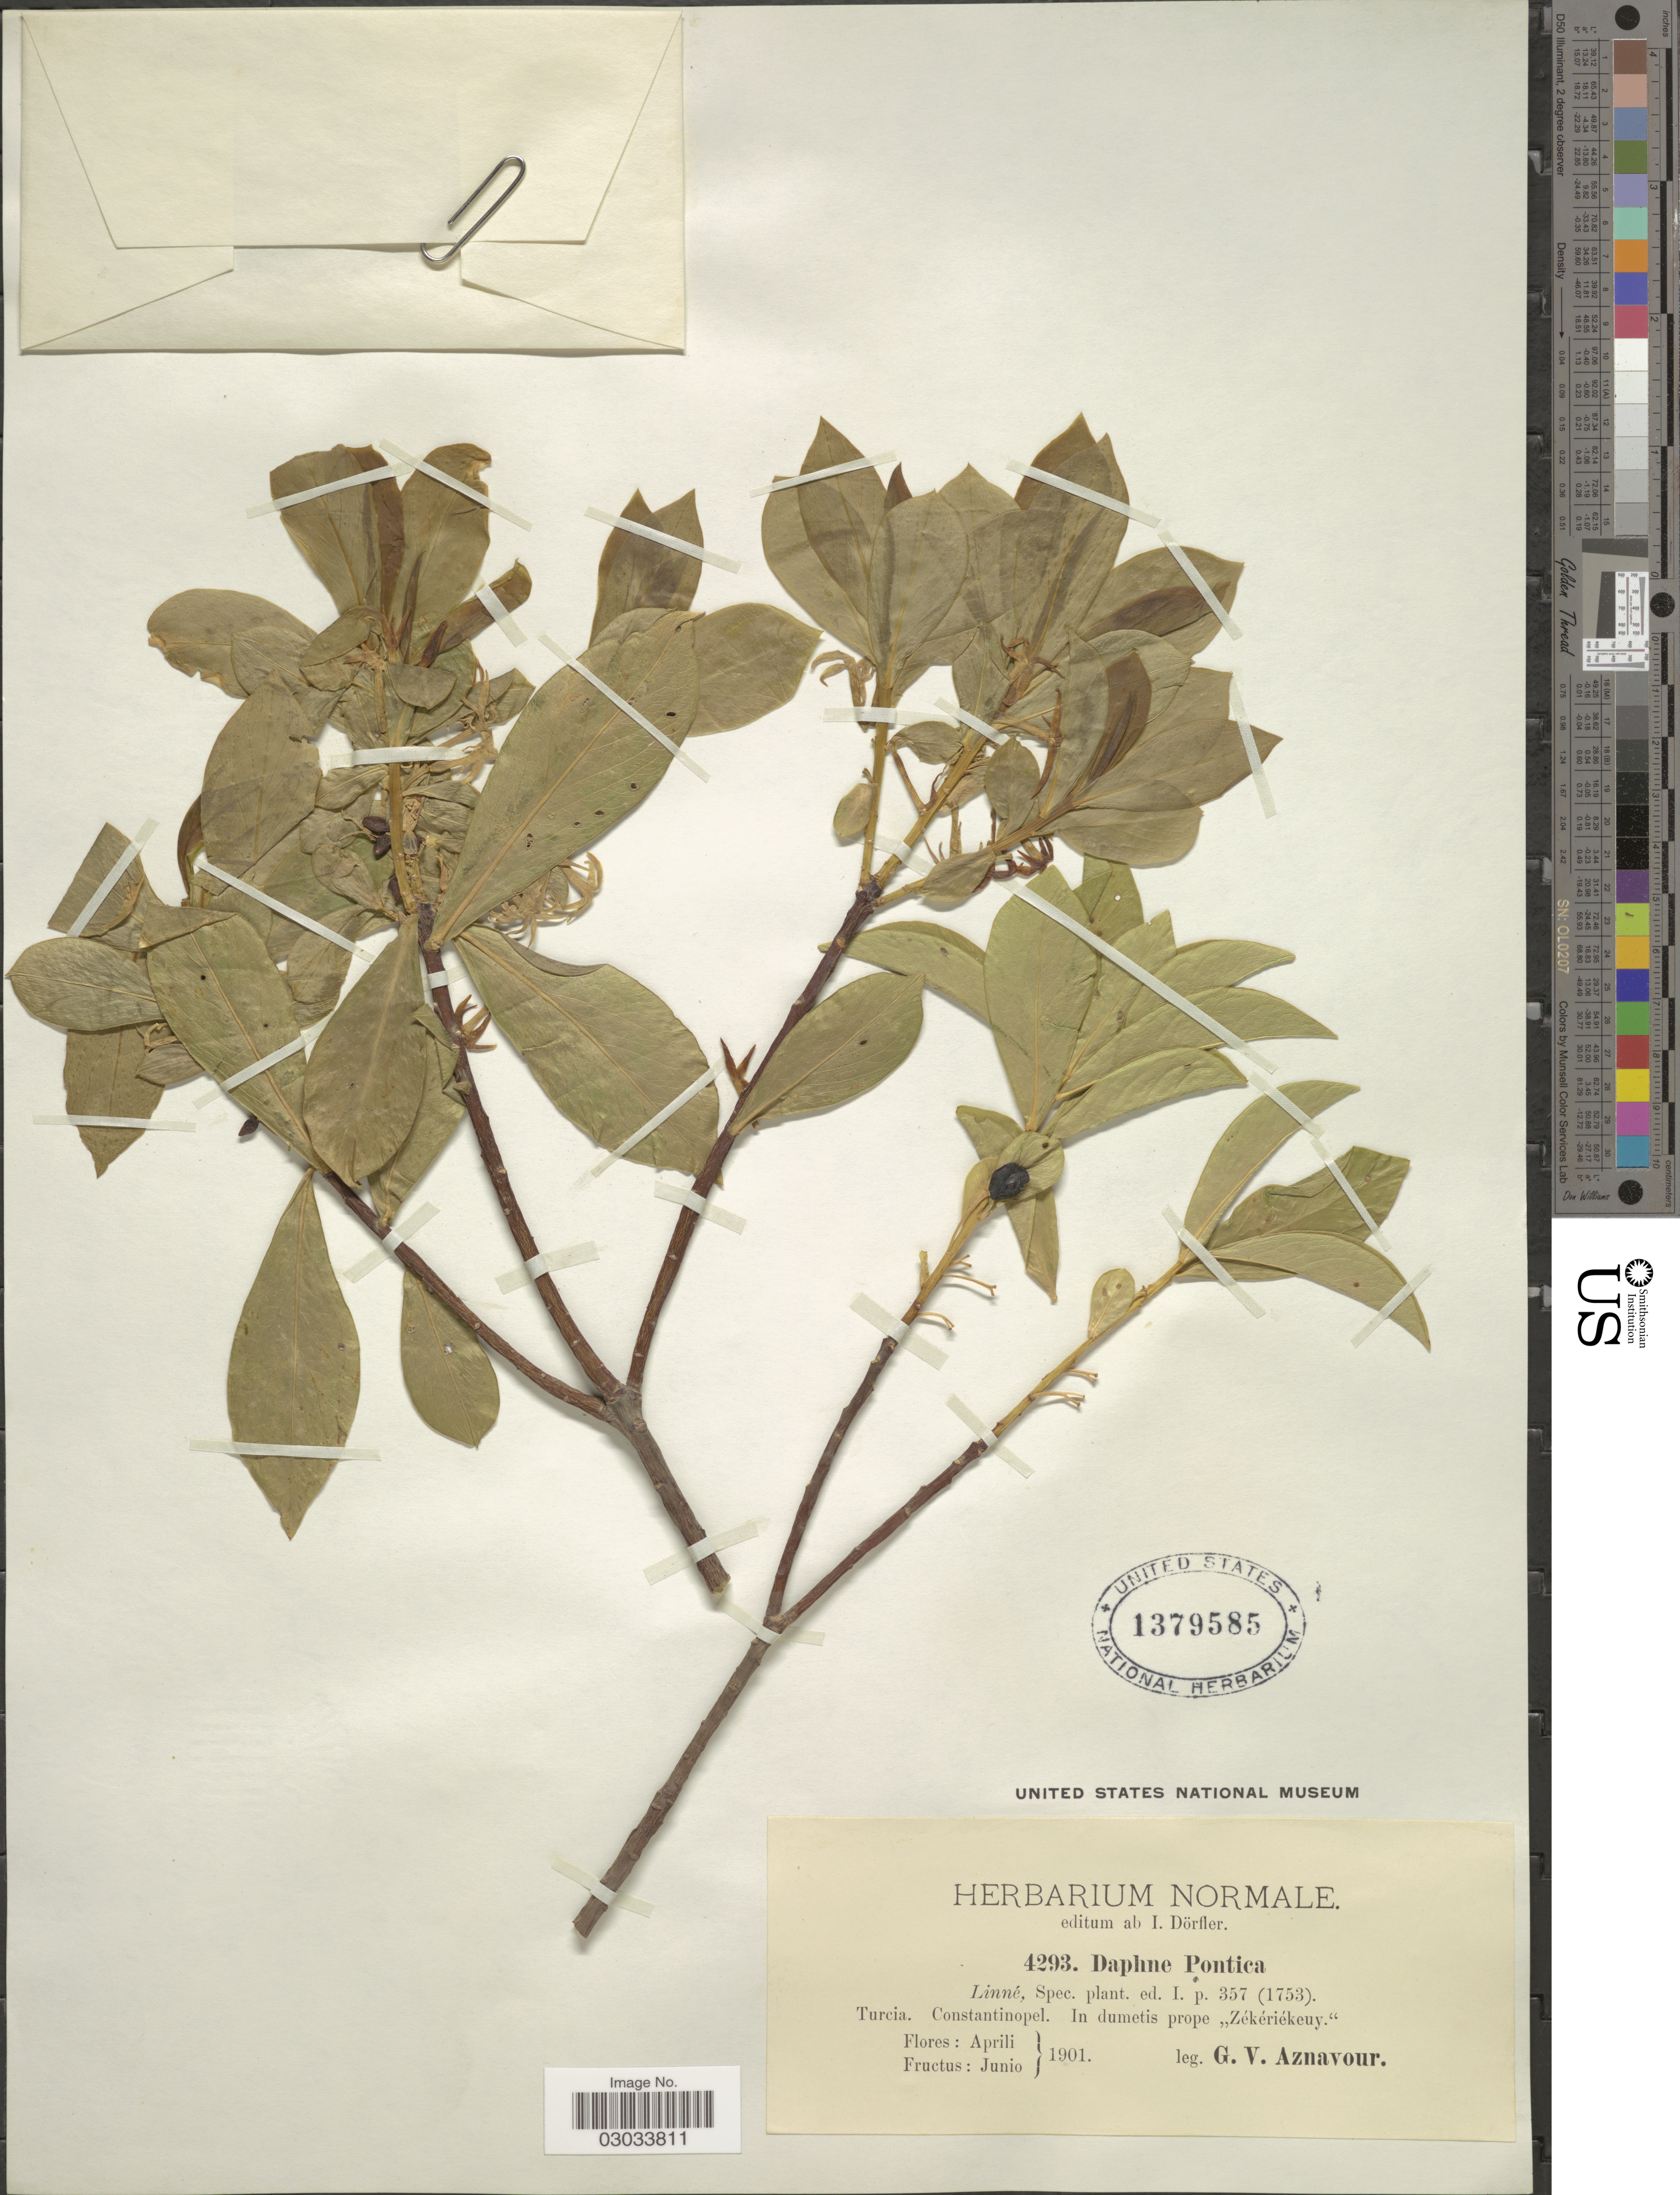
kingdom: Plantae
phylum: Tracheophyta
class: Magnoliopsida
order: Malvales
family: Thymelaeaceae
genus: Daphne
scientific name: Daphne pontica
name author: L.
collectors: G. V. Aznavour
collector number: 4293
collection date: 1901-04/1901-07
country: Turkey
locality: Turcia. Constantinopel. In dumetis prope "Zékériékeu."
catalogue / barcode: US 1379585